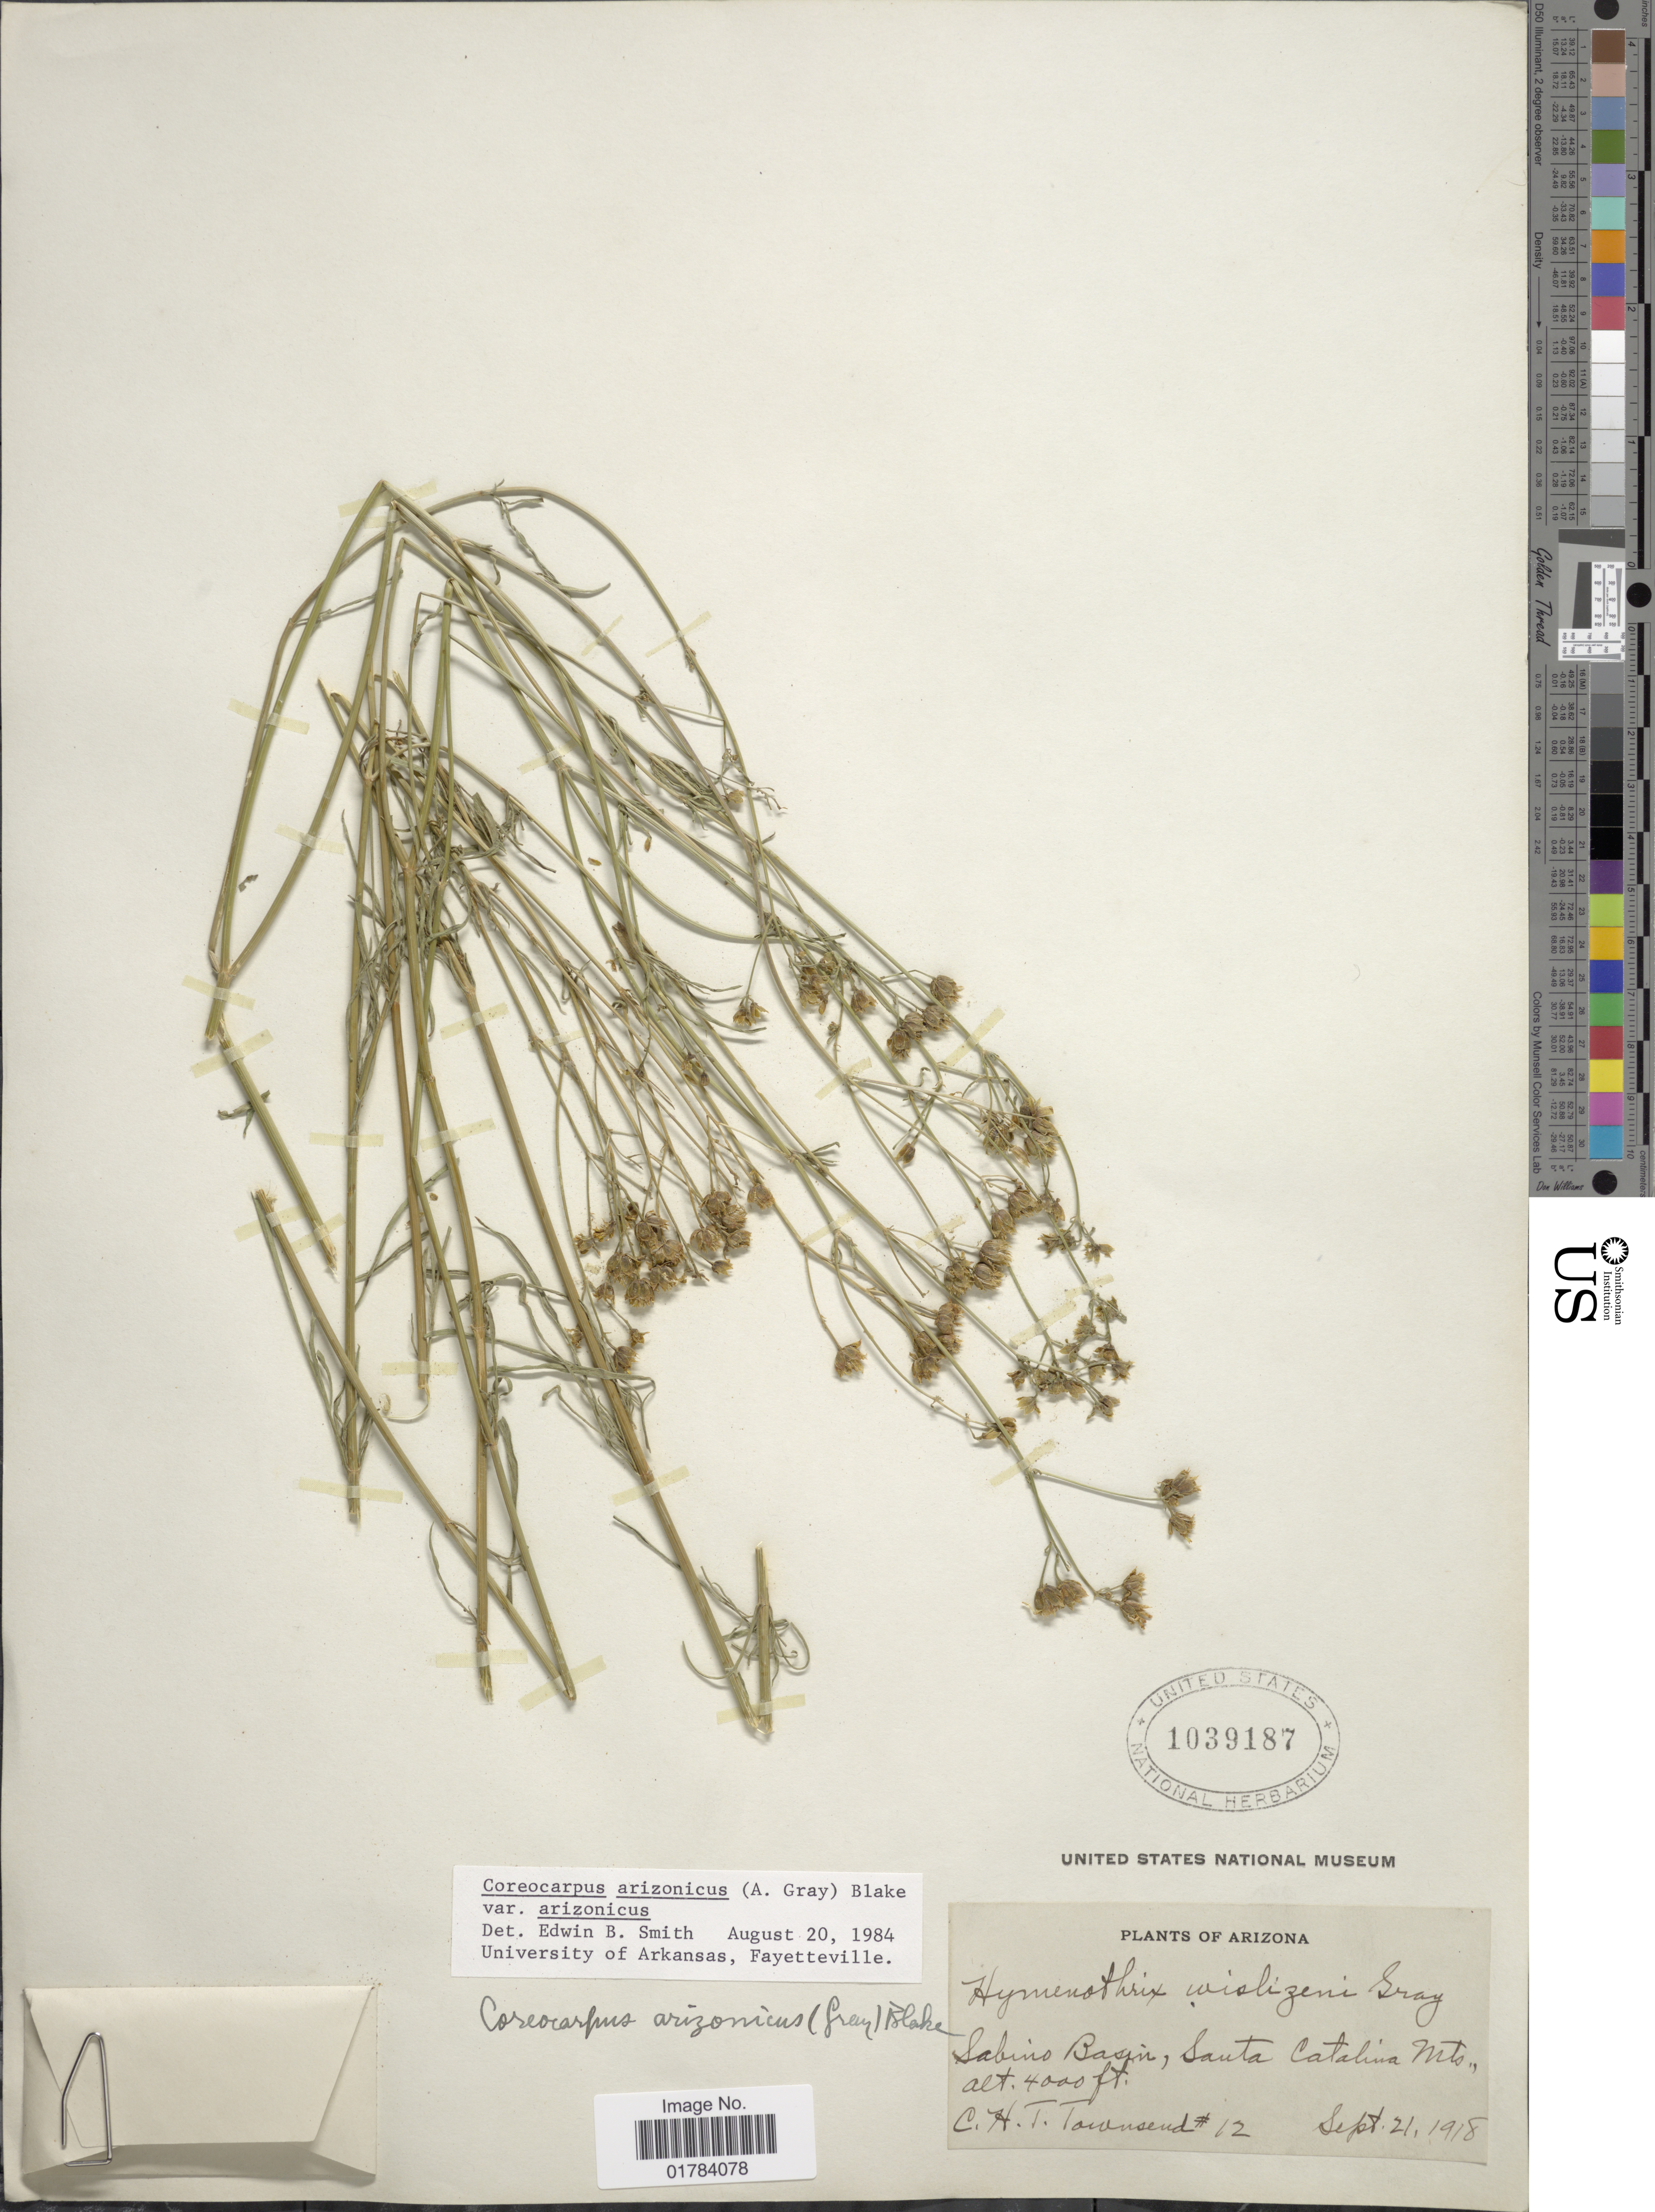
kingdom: Plantae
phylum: Tracheophyta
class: Magnoliopsida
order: Asterales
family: Asteraceae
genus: Coreocarpus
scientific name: Coreocarpus arizonicus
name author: (A. Gray) S.F. Blake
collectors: C. H. T. Townsend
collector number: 12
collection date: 1918-09-21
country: United States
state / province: Arizona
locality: Sabino Basin, Santa Catalina Mts.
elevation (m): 1219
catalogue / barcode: US 1039187